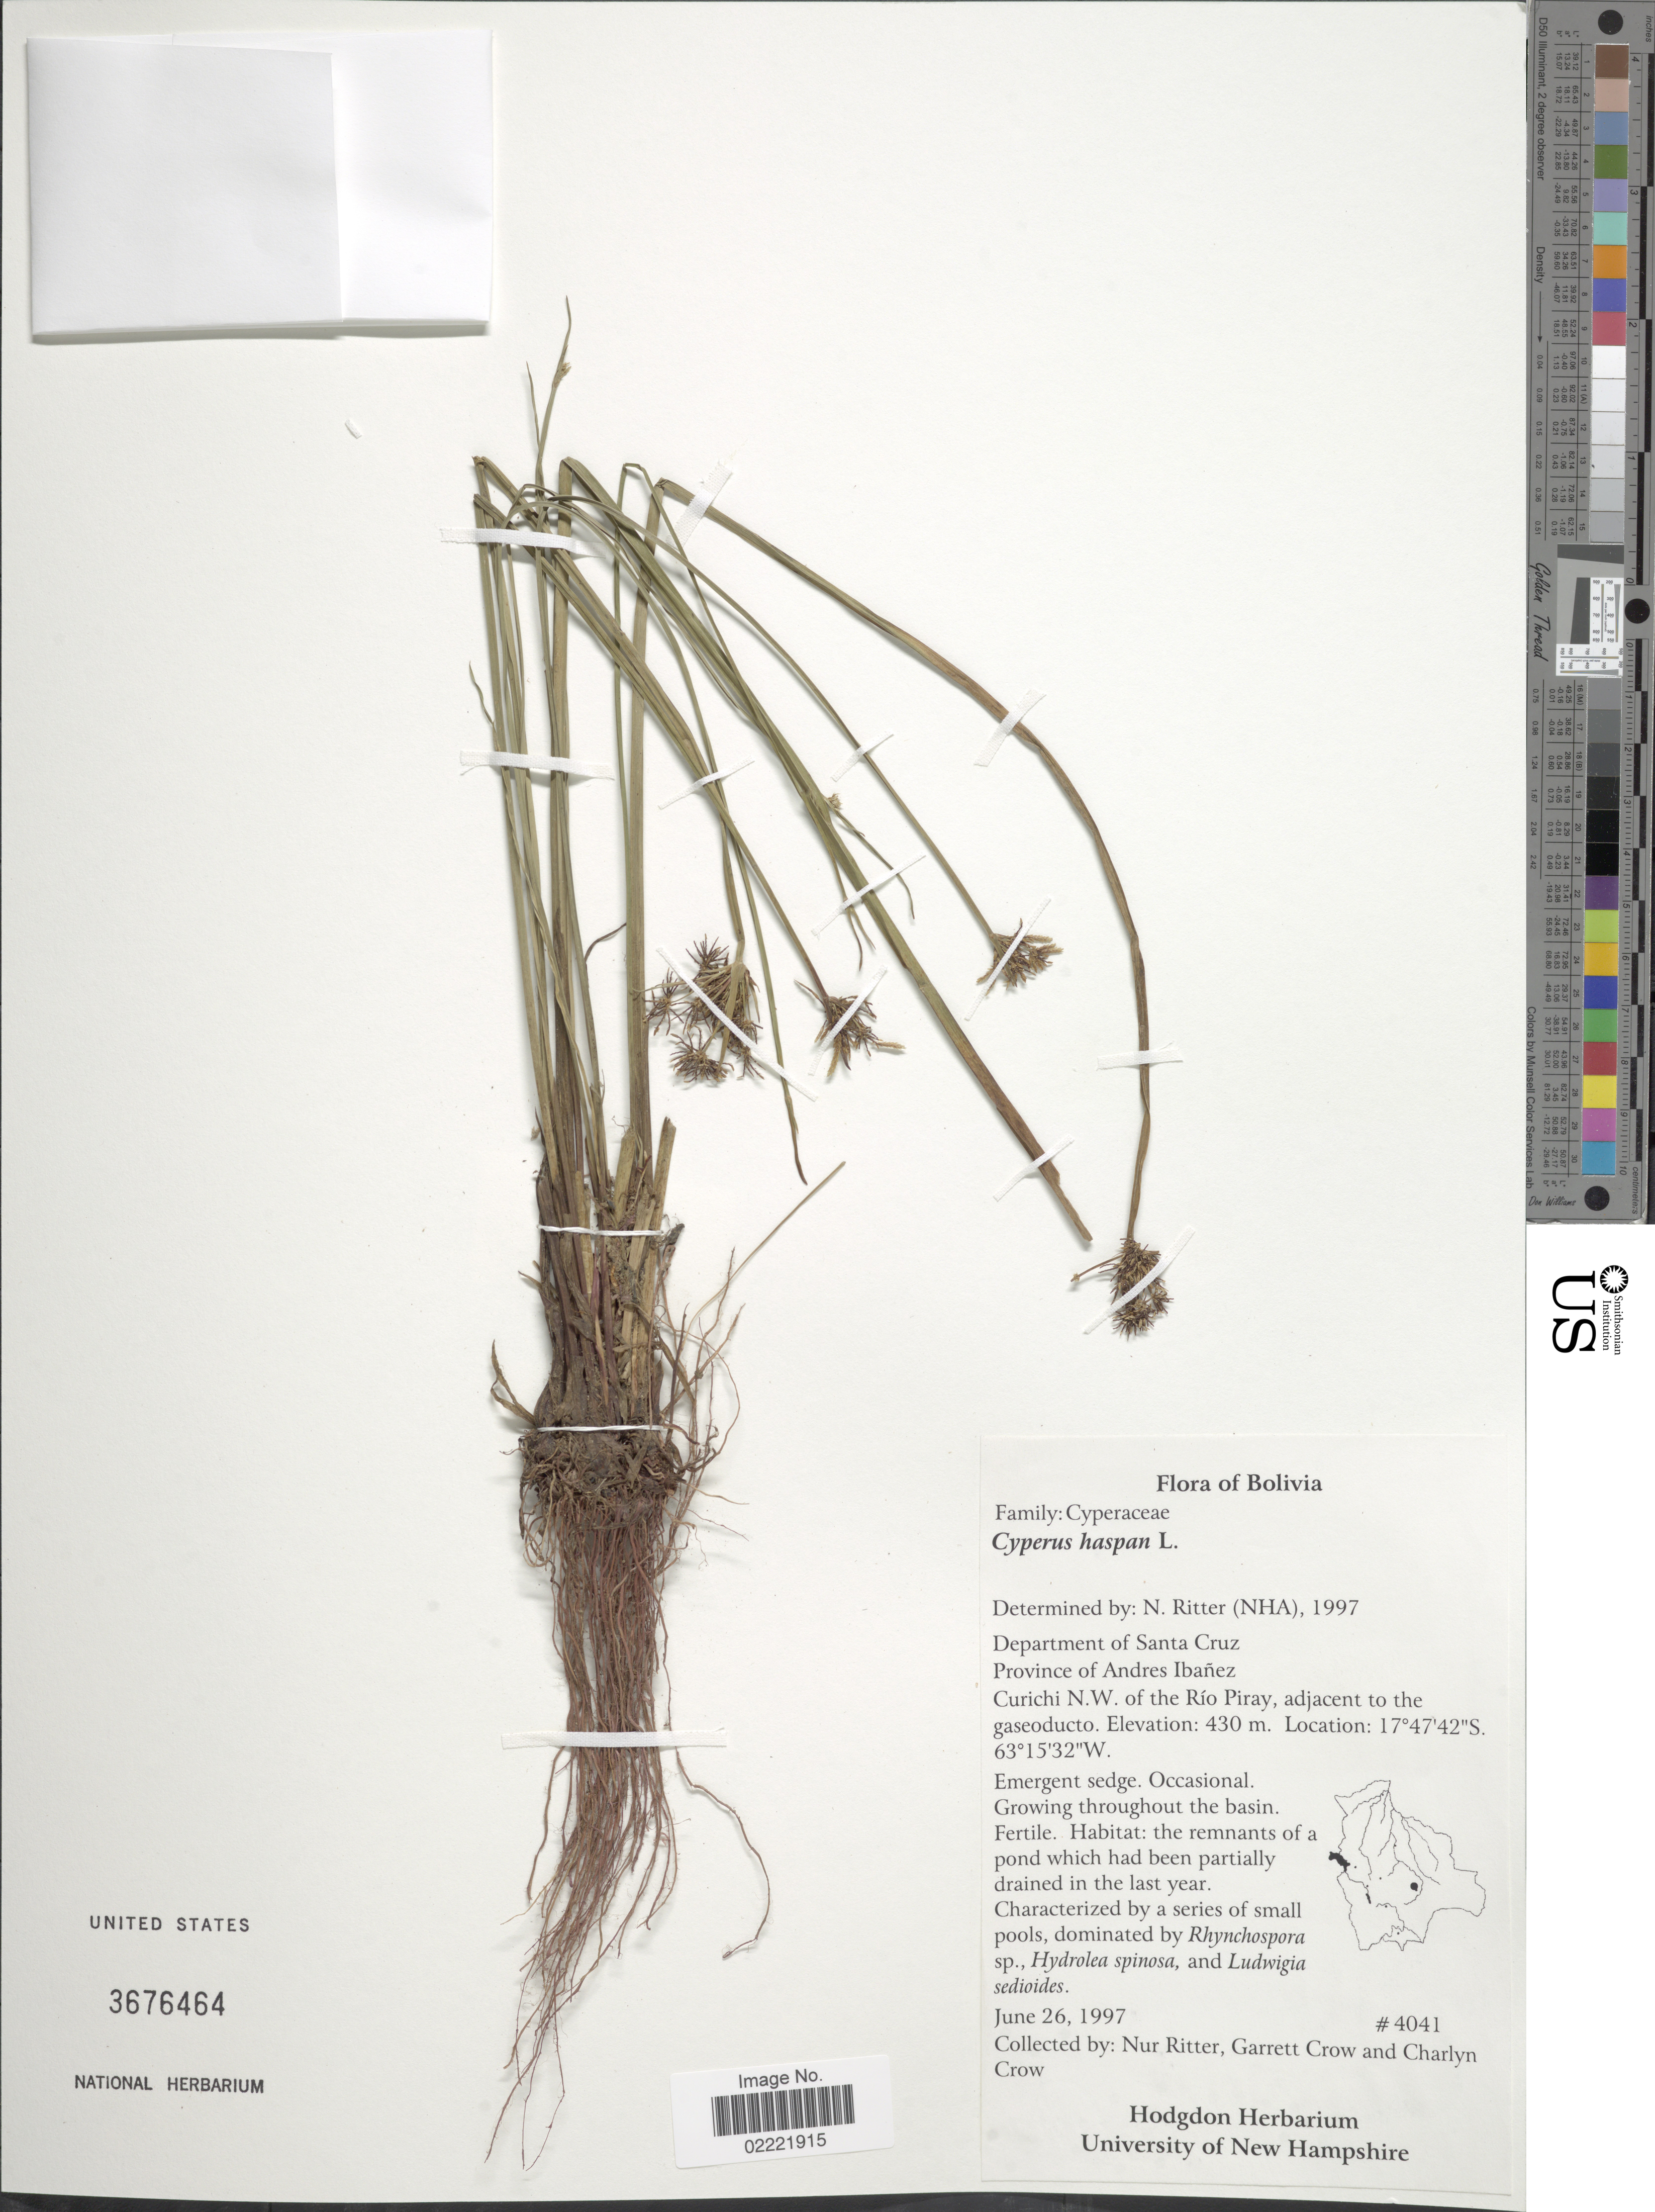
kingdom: Plantae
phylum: Tracheophyta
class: Liliopsida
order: Poales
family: Cyperaceae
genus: Cyperus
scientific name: Cyperus haspan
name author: L.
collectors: N. Ritter, G. E. Crow & C. Crow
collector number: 4041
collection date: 1997-06-26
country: Bolivia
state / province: Santa Cruz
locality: Province of Andres Ibanez, Curichi N.W. of the Rio Piray, adjacent to the gaseoducto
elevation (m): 430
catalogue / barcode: US 3676464